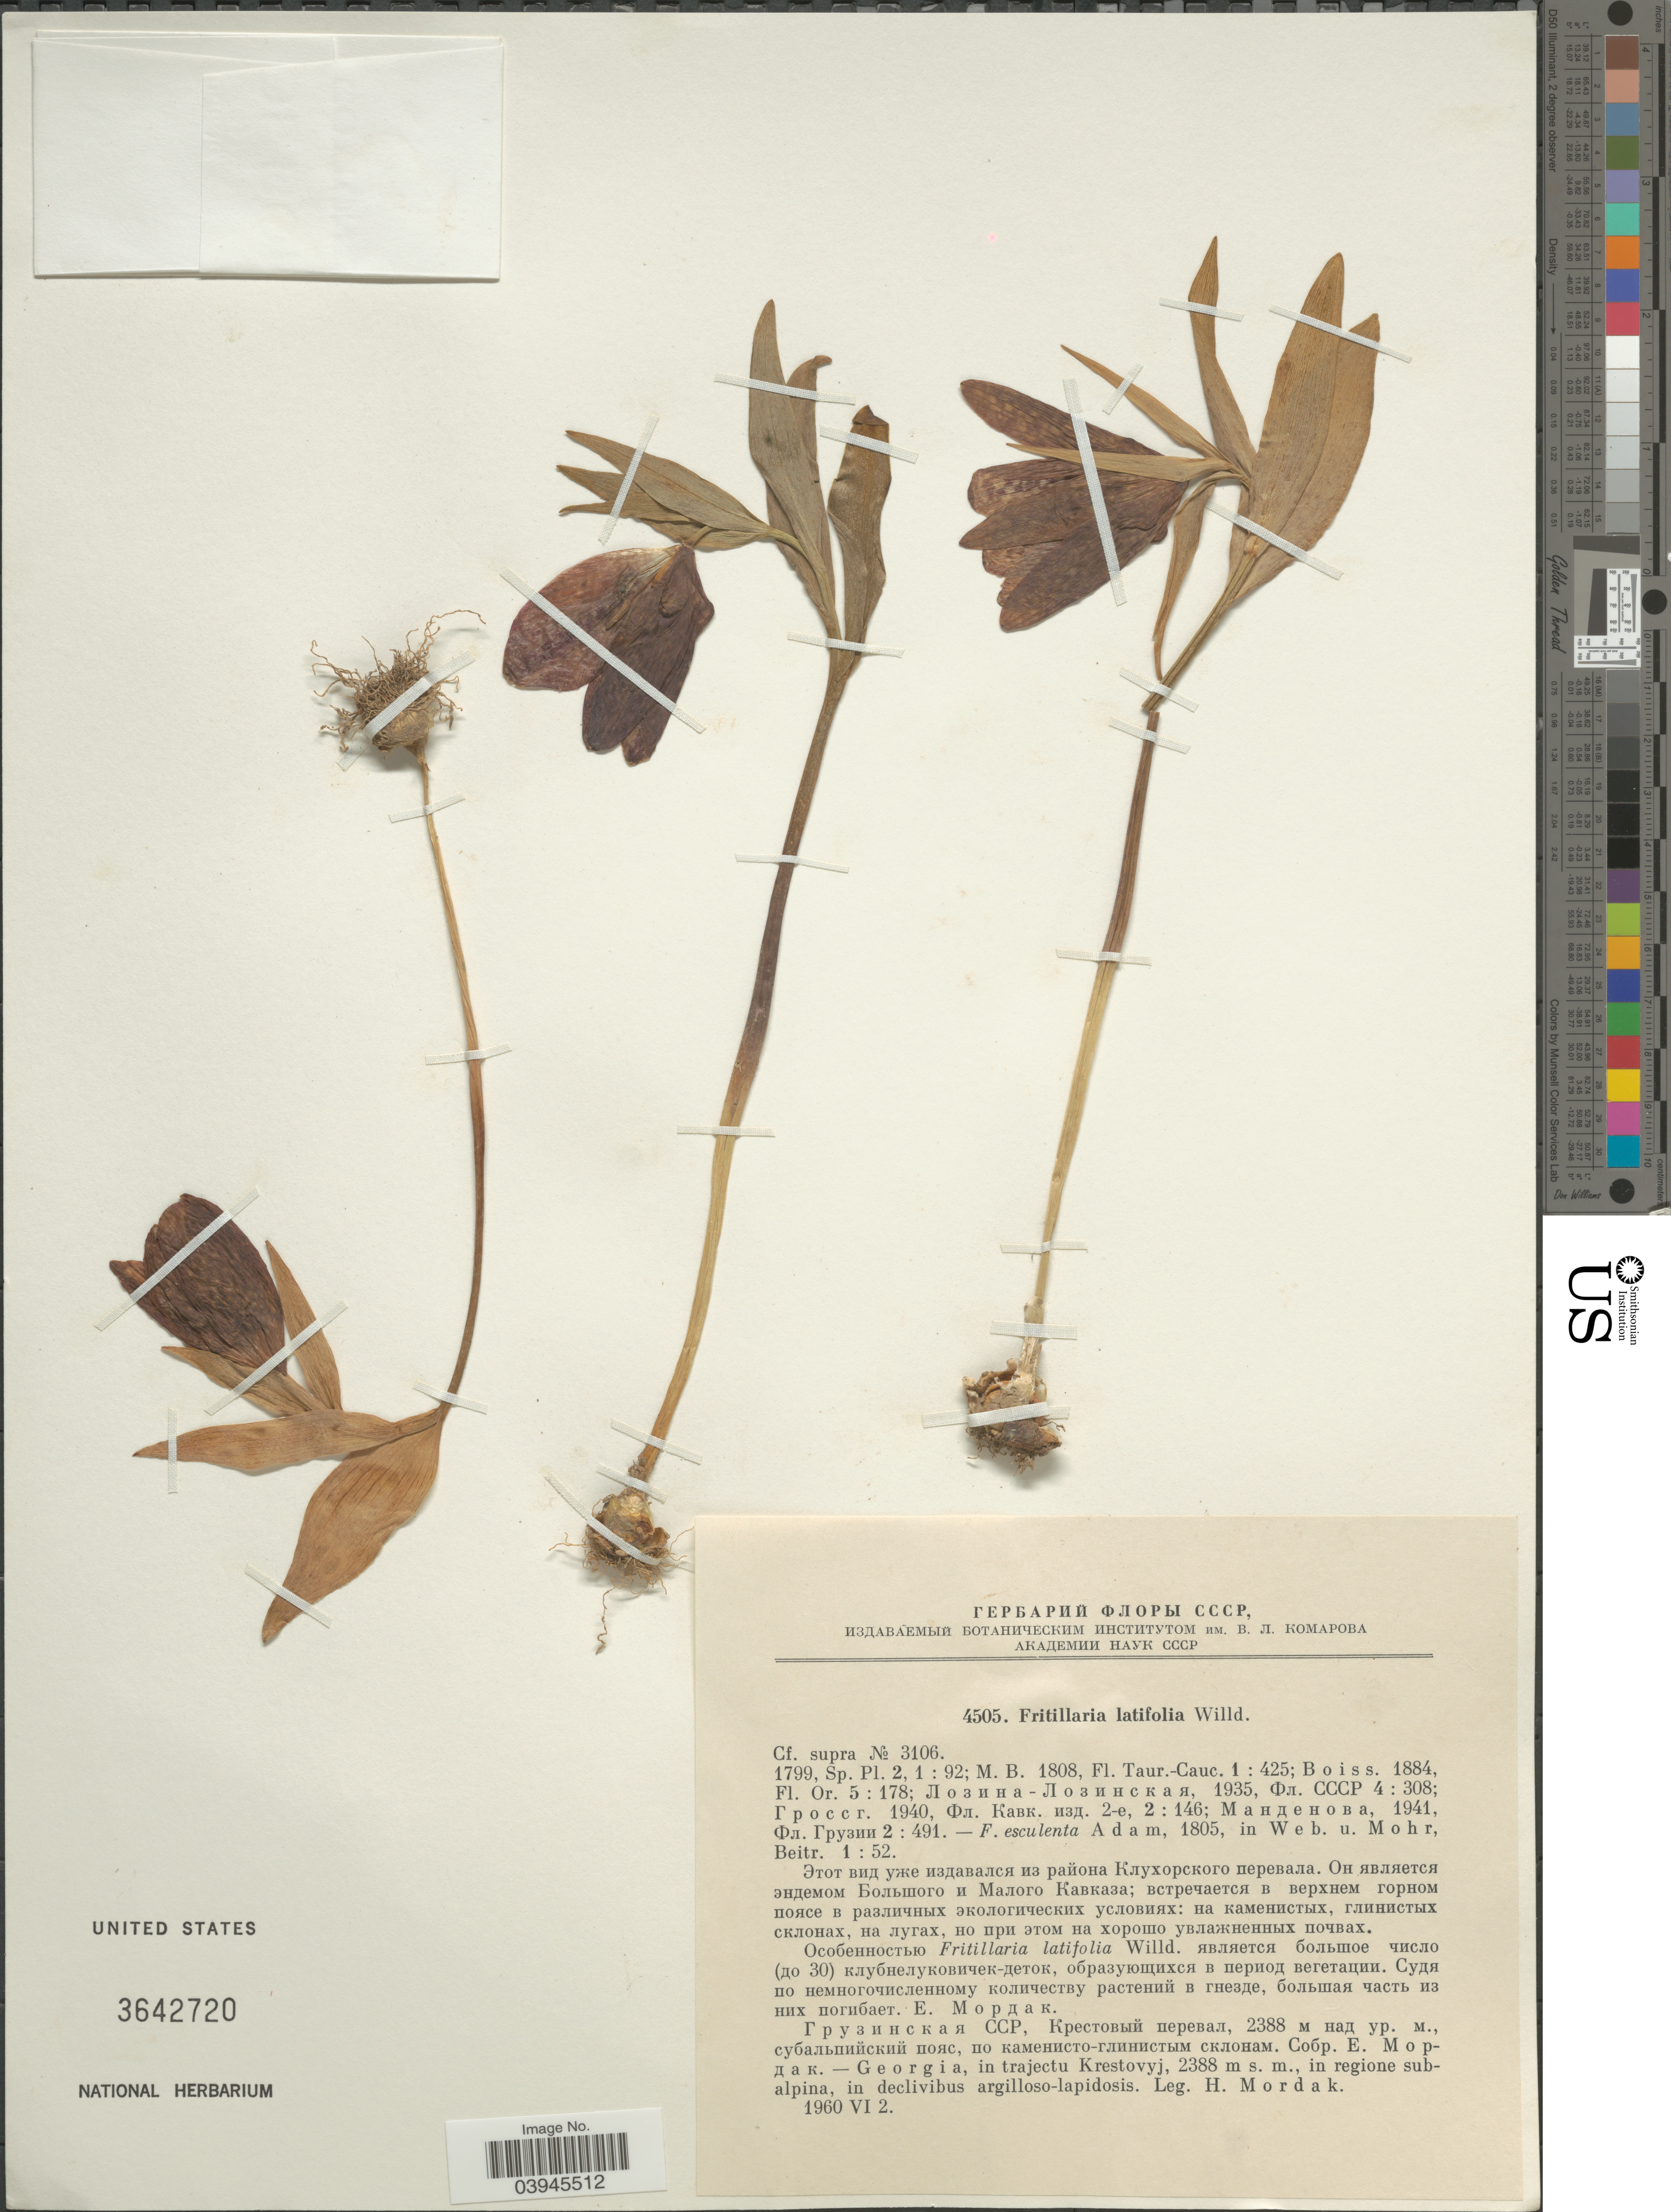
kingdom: Plantae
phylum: Tracheophyta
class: Liliopsida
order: Liliales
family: Liliaceae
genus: Fritillaria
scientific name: Fritillaria latifolia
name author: Willd.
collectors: H. Mordak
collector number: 4505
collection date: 1960-06-02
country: Georgia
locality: In trajectu Krestovyj, in regione subalpina, in declivibus argilloso-lapidosis.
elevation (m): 2388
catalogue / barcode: US 3642720